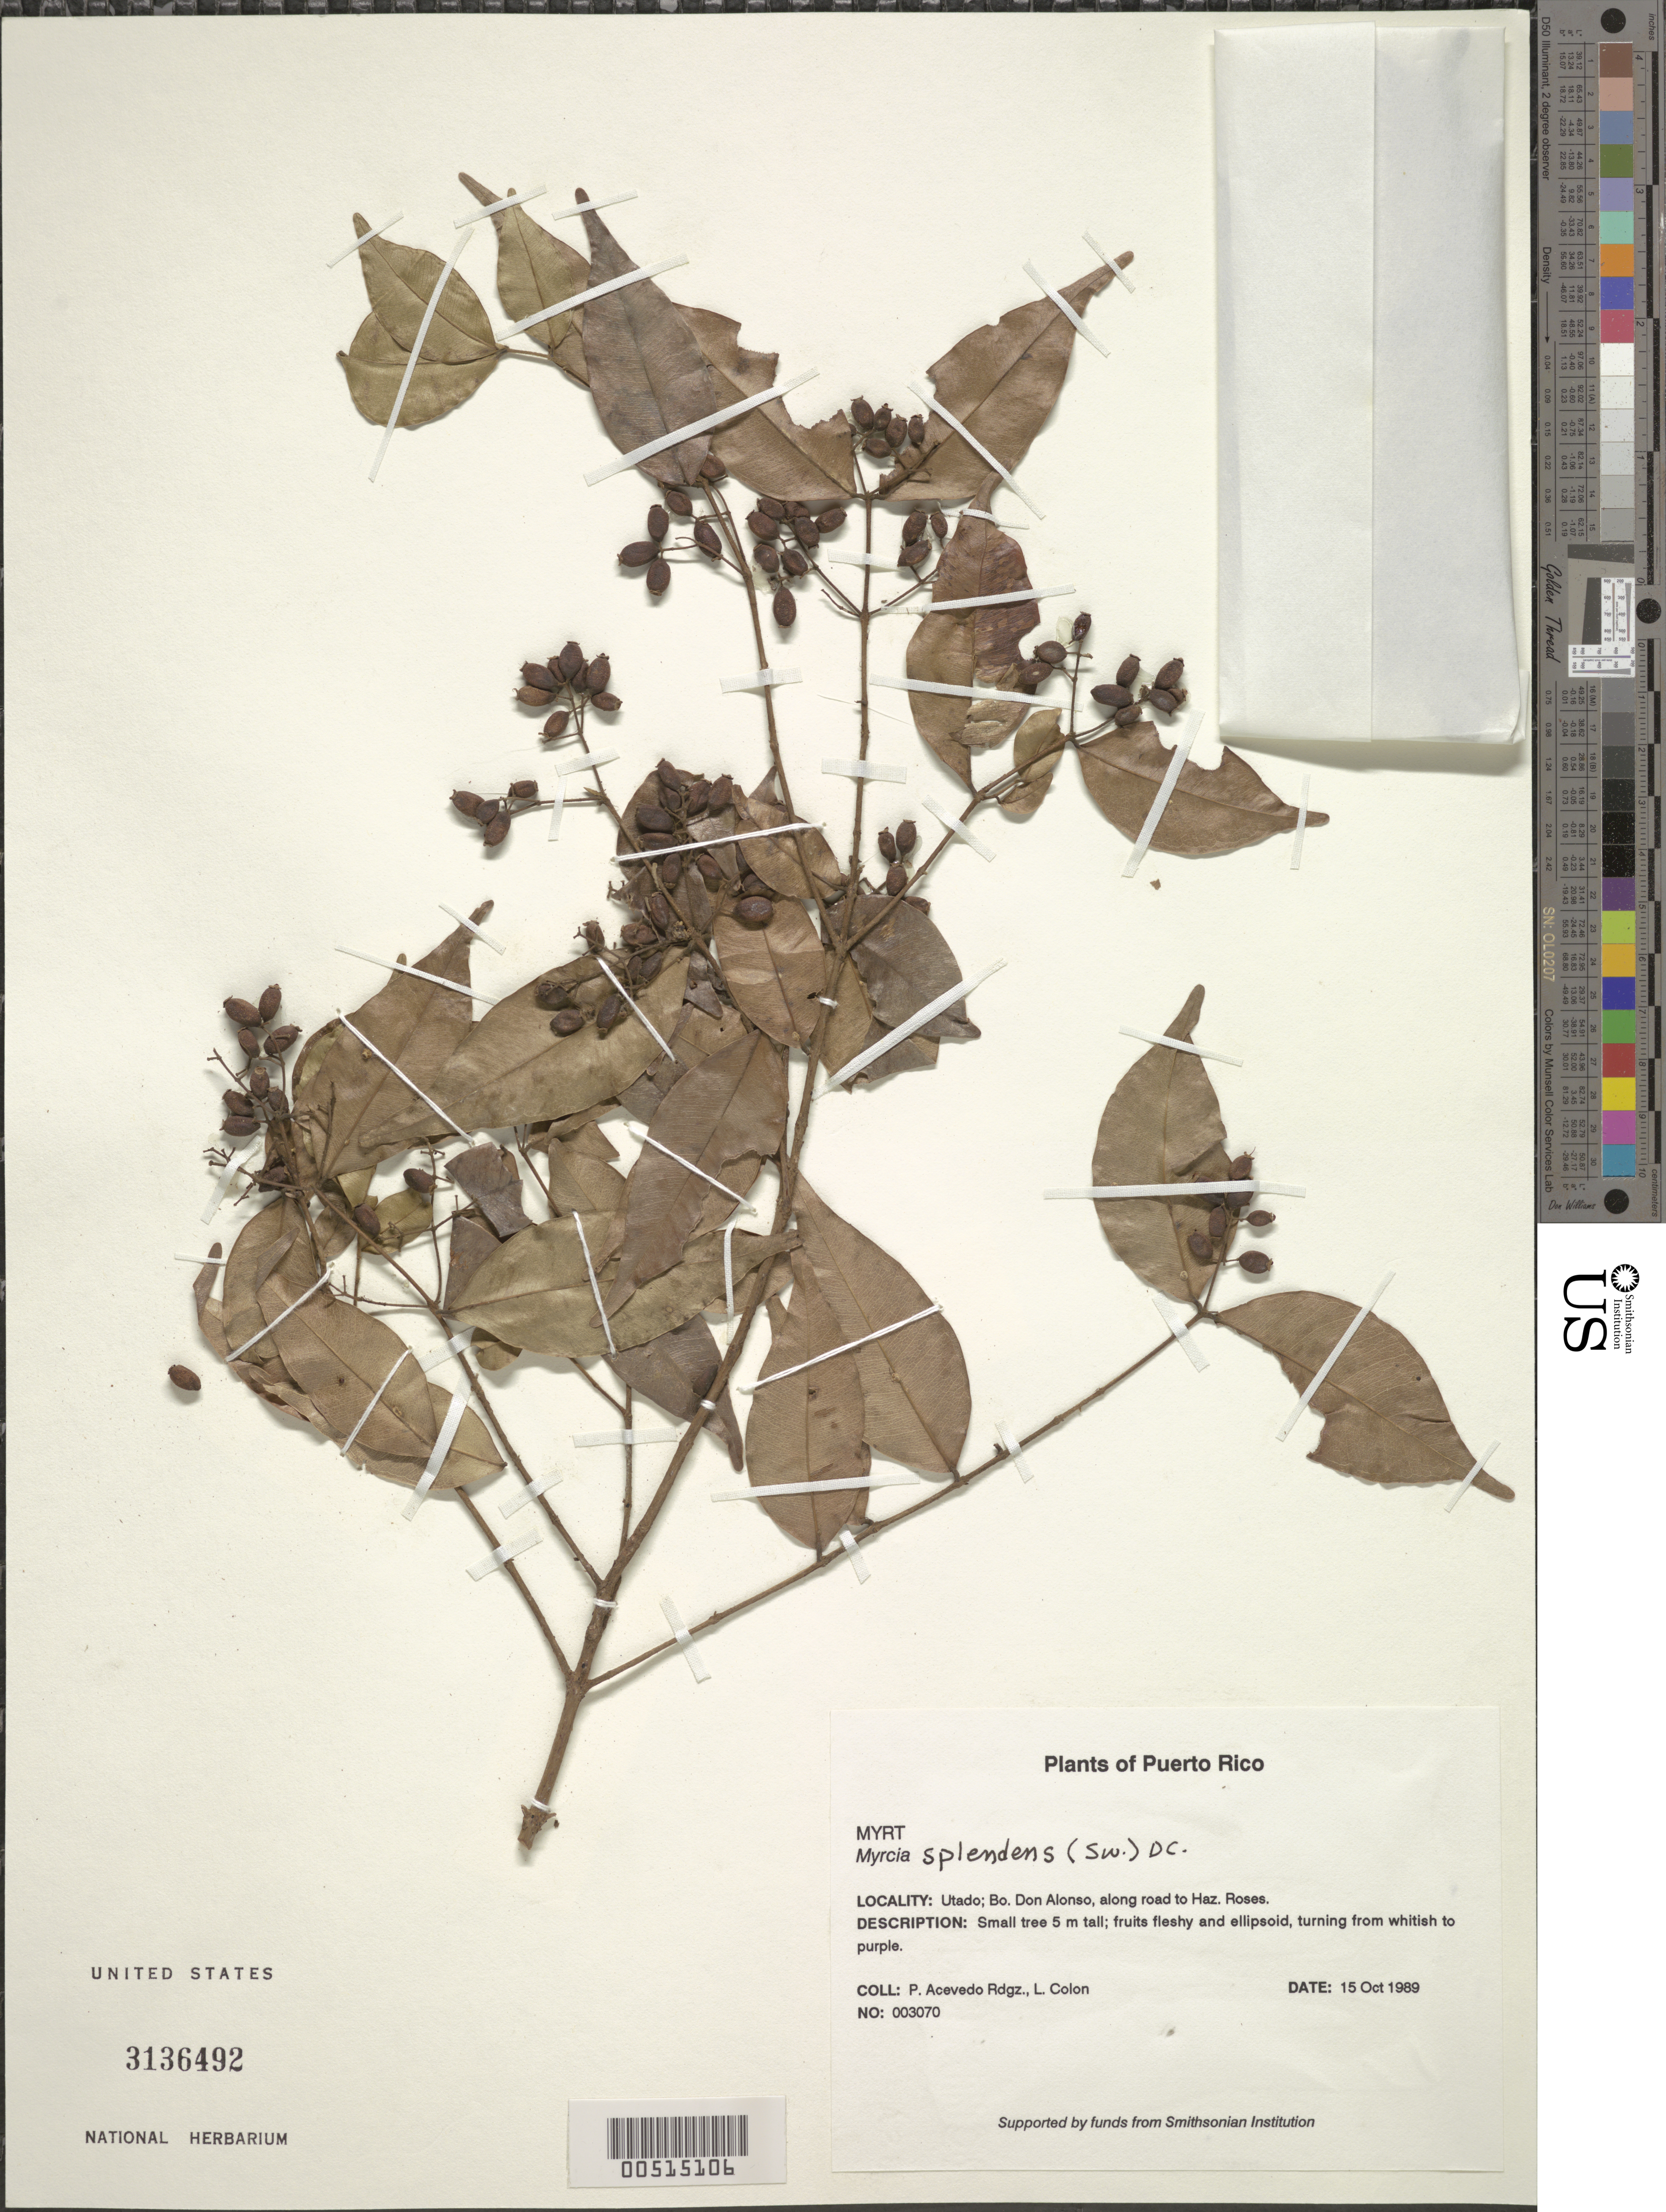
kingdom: Plantae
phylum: Tracheophyta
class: Magnoliopsida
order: Myrtales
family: Myrtaceae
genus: Myrcia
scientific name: Myrcia splendens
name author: (Sw.) DC.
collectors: P. Acevedo-Rodr. & L. Colon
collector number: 3070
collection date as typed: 15 Oct 1989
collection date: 1989-10-15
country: Puerto Rico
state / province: Utuado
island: Puerto Rico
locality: Utuado; Bo. Don Alonso, along road to Hacienda. Roses.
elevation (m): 350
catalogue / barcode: US 3136492